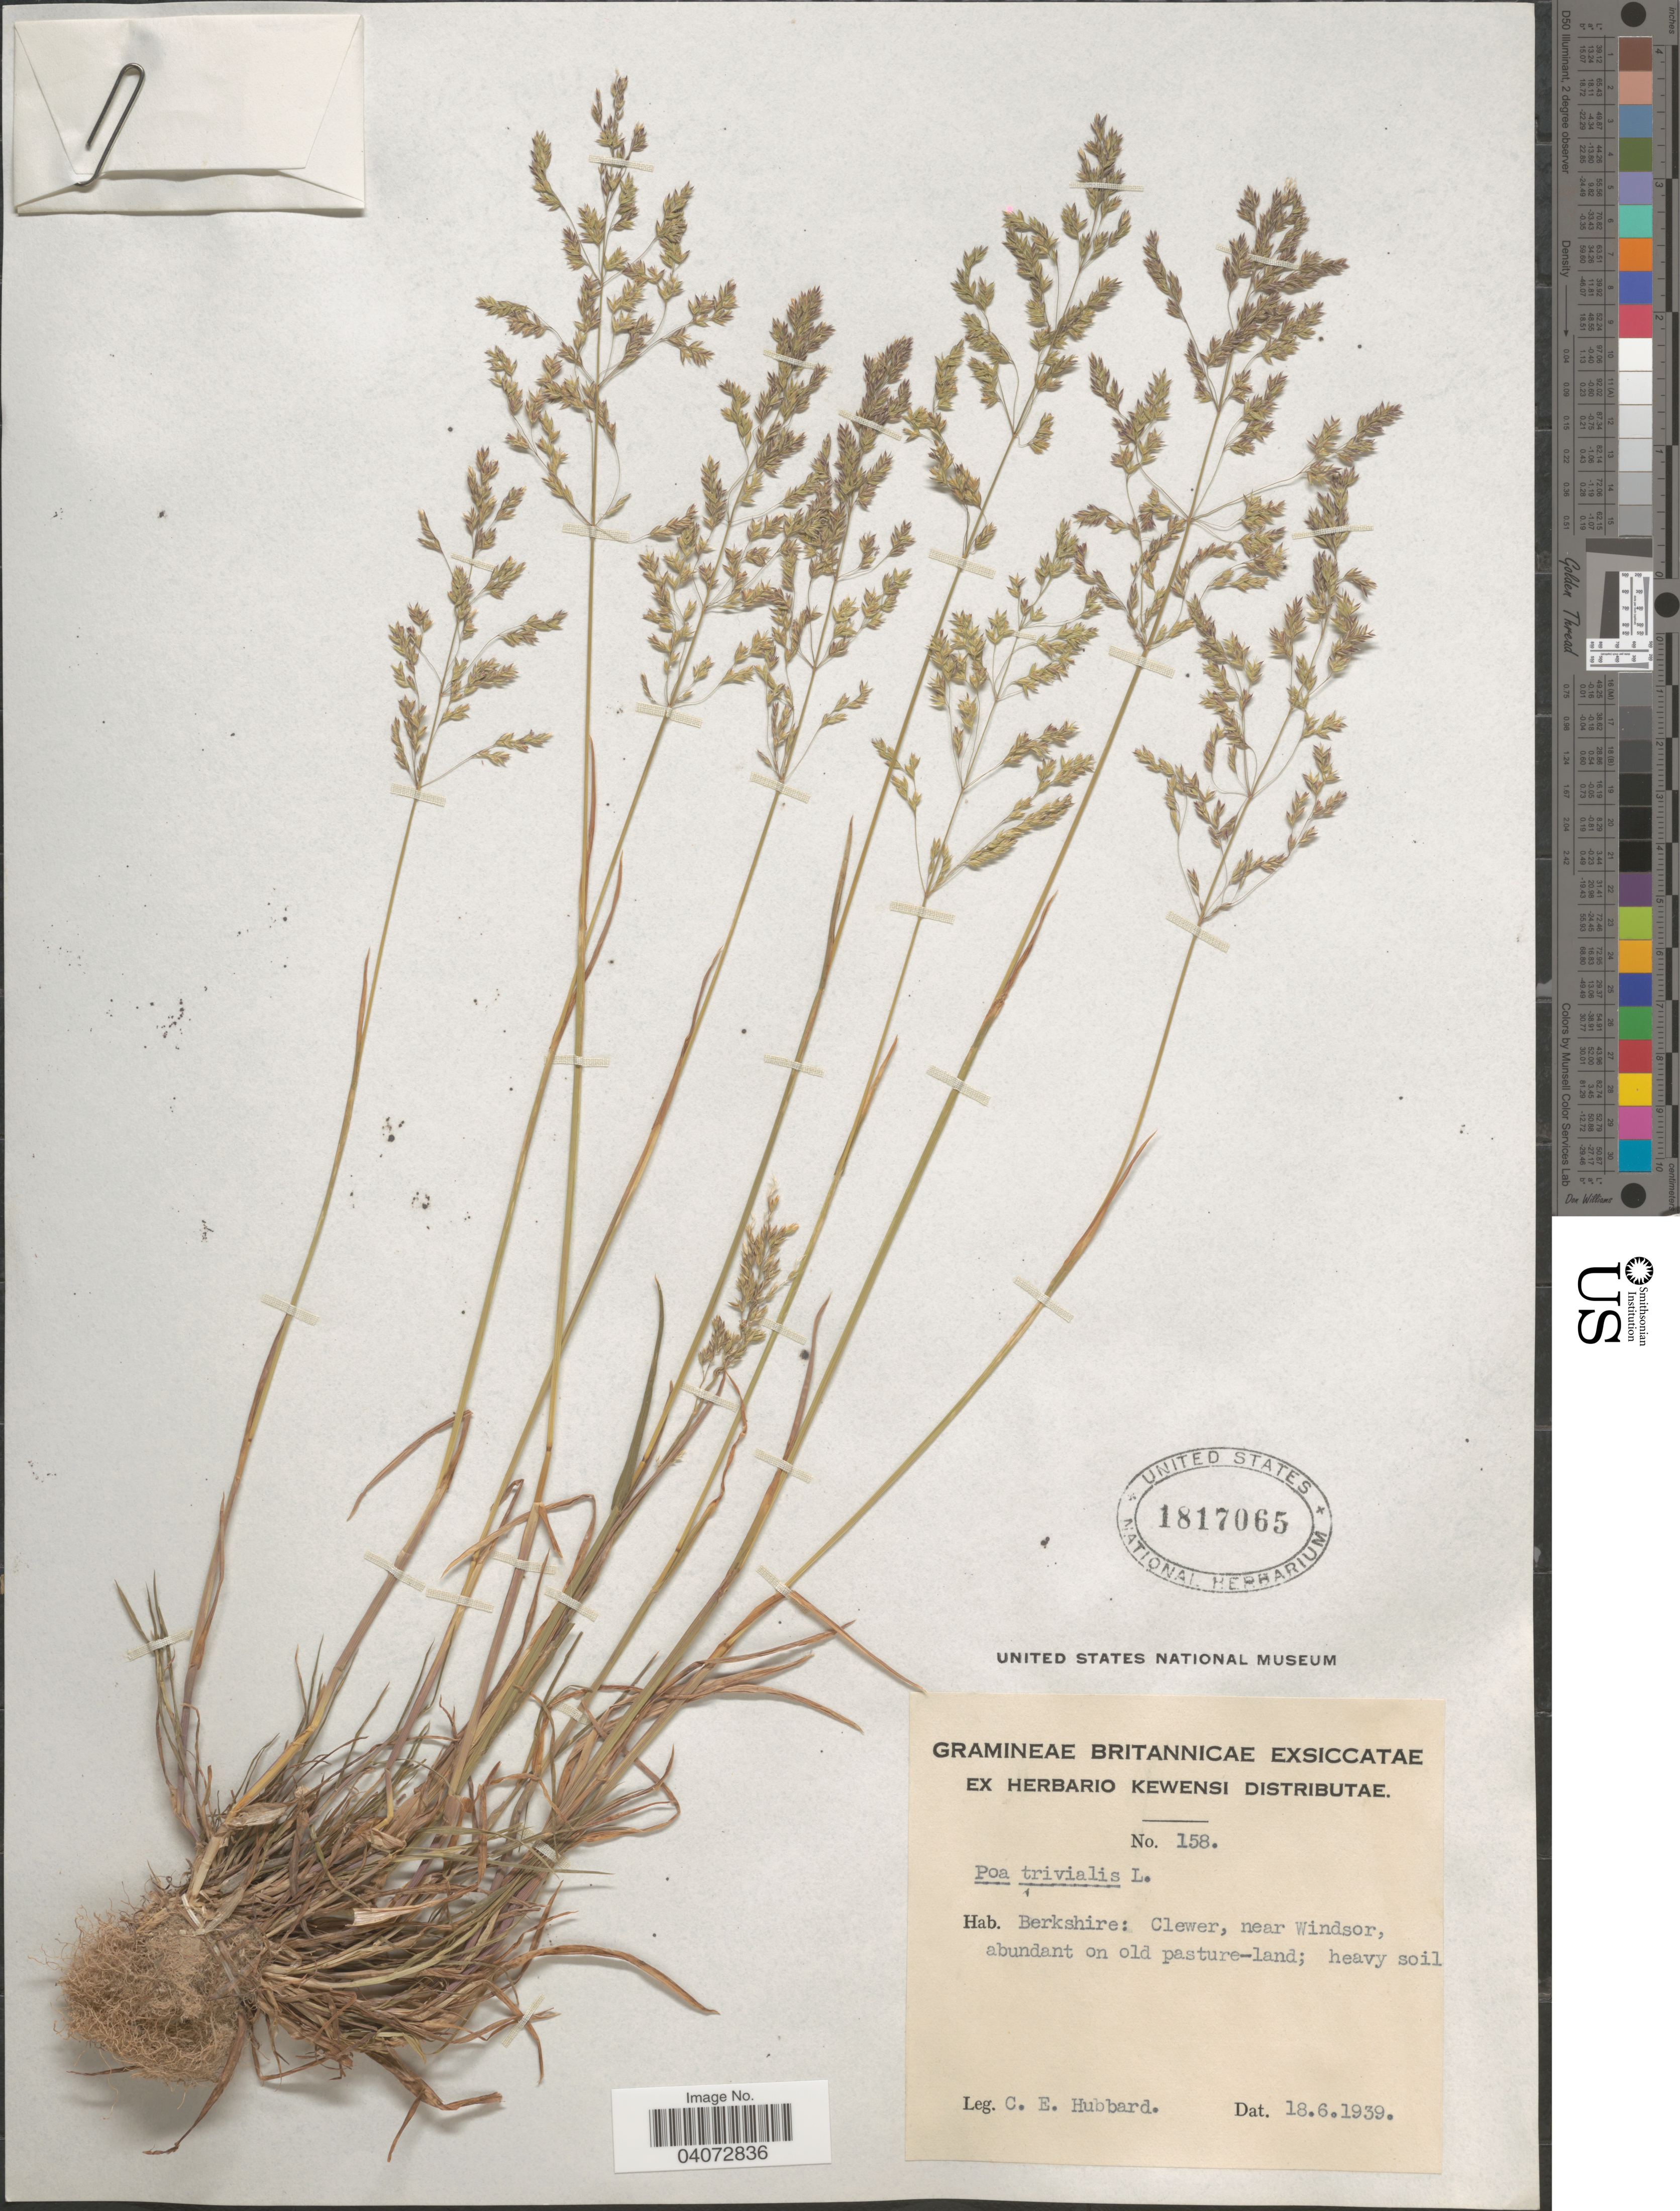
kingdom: Plantae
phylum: Tracheophyta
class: Liliopsida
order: Poales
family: Poaceae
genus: Poa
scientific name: Poa trivialis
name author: L.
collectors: C. E. Hubbard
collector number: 158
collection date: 1939-06-18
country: United Kingdom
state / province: England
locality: Berkshire: Clewer, near Windsor.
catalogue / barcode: US 1817065